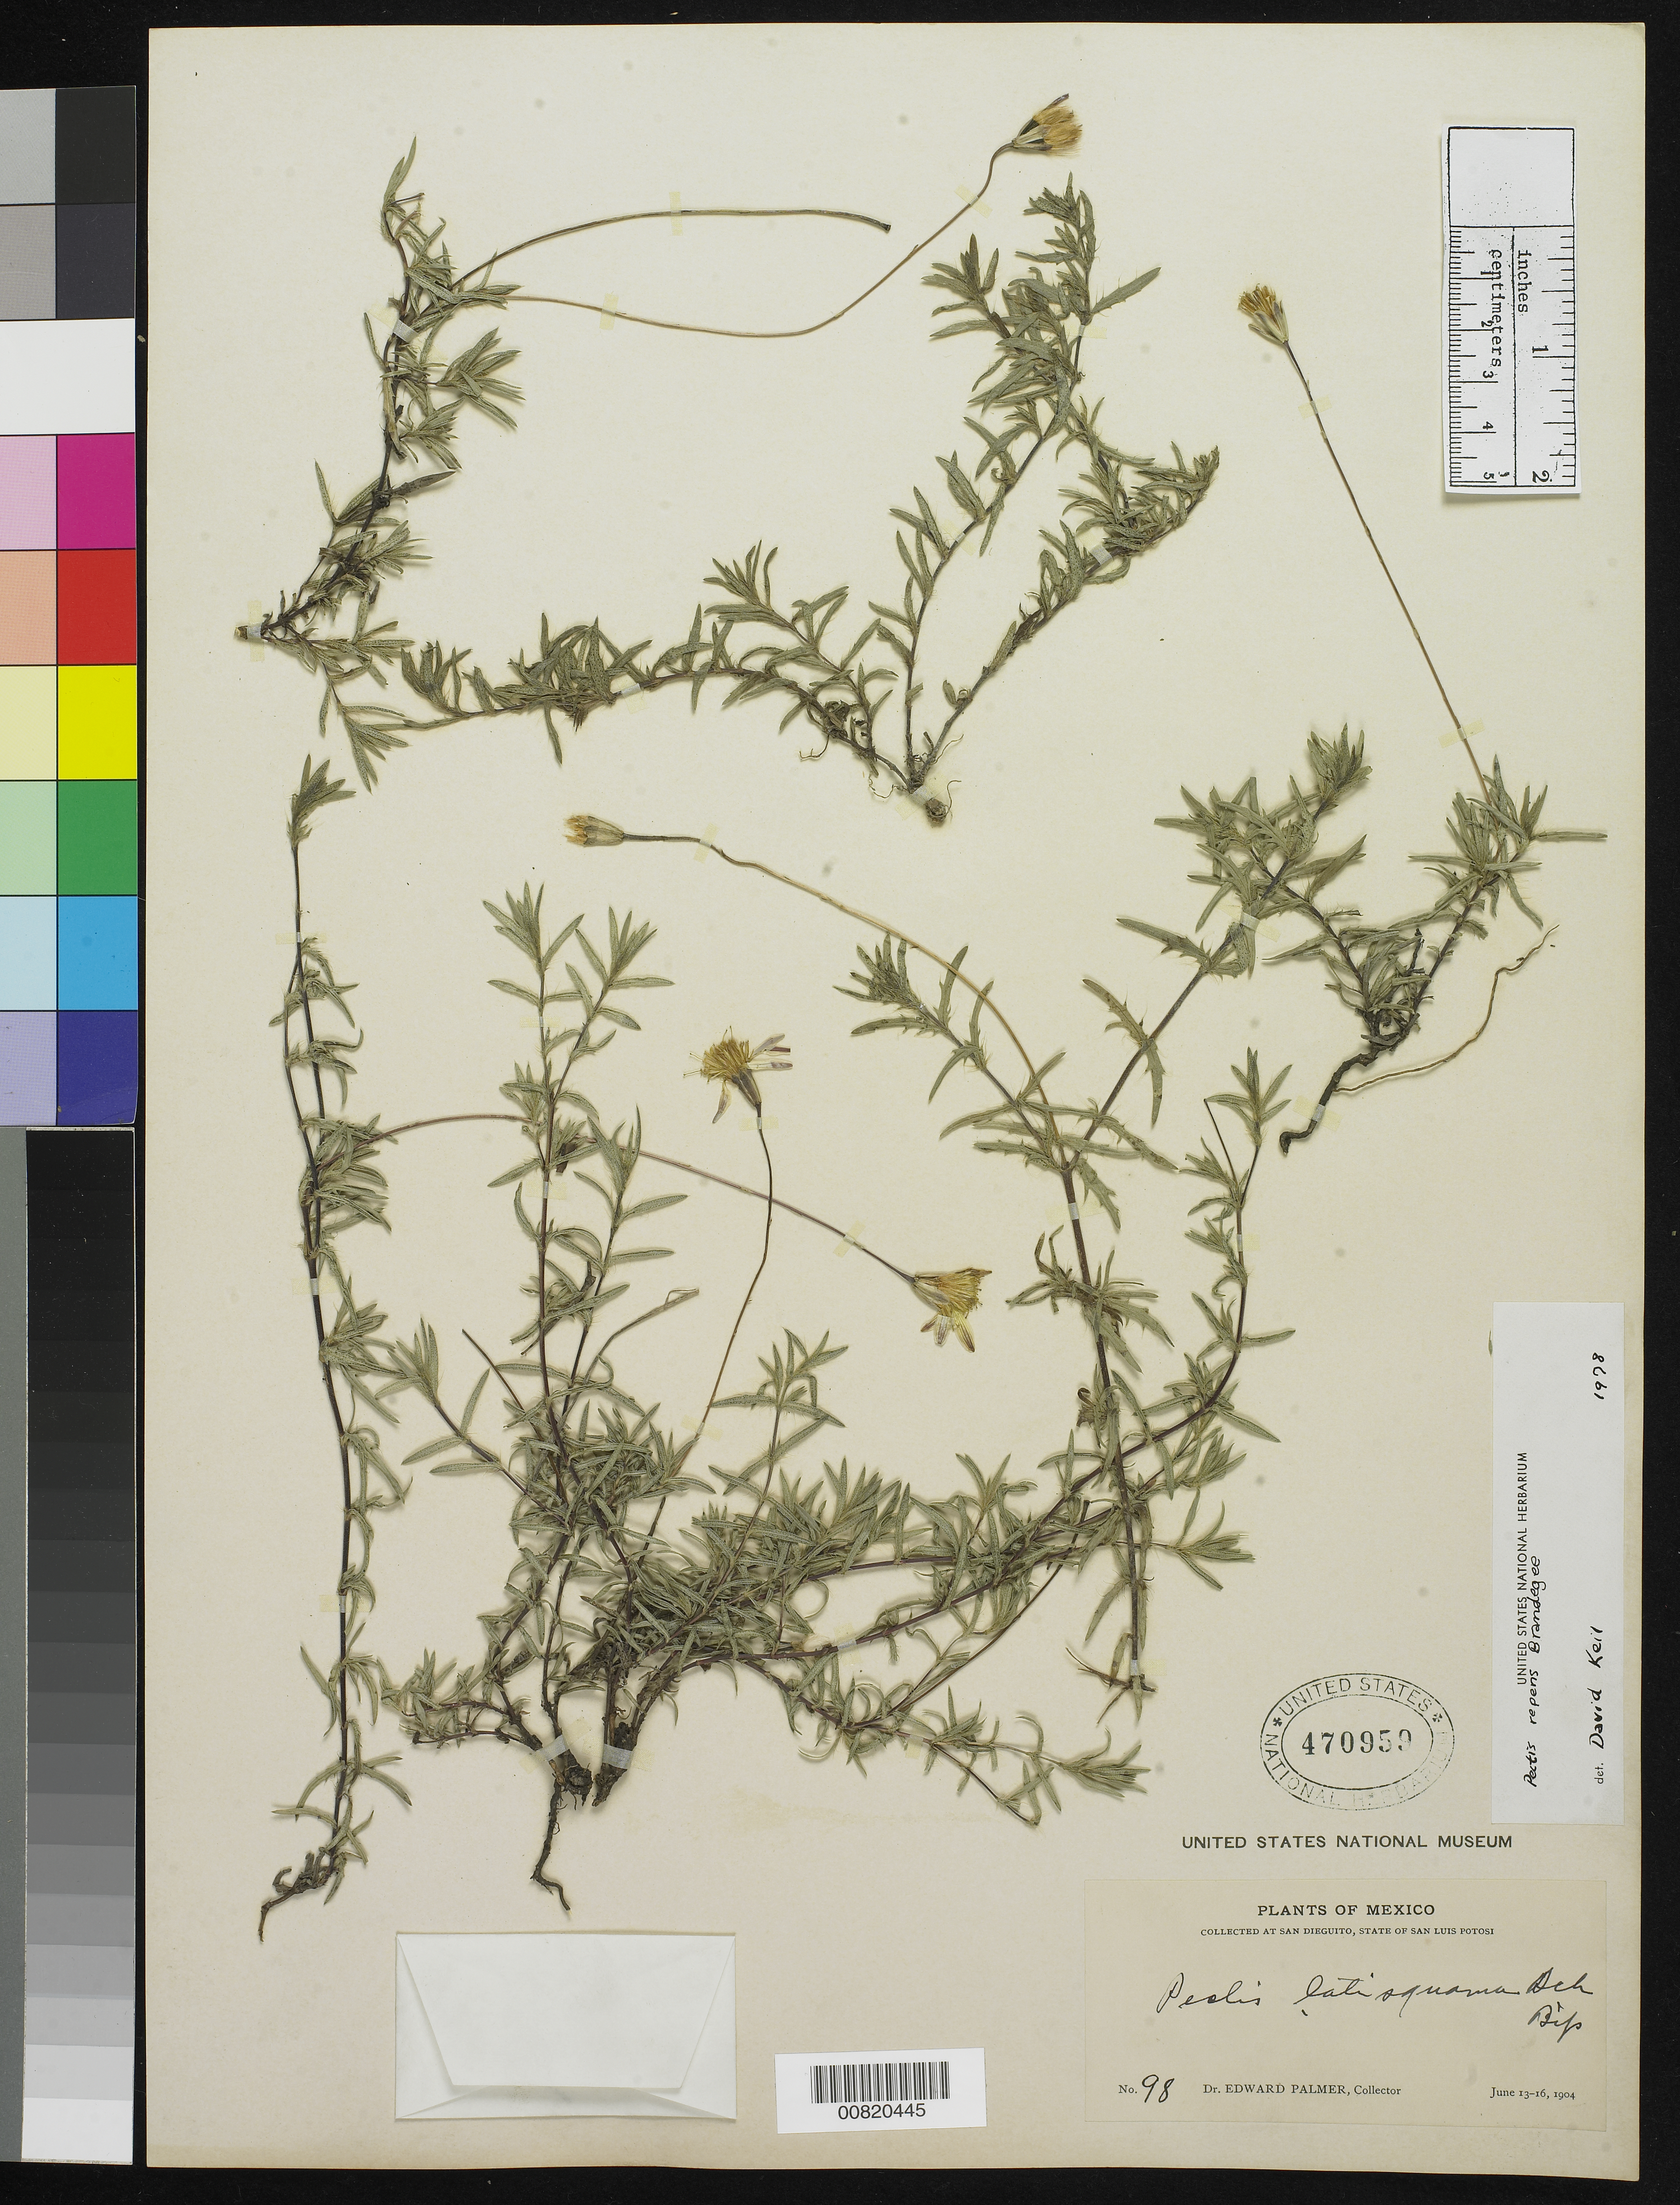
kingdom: Plantae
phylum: Tracheophyta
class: Magnoliopsida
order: Asterales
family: Asteraceae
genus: Pectis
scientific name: Pectis repens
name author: Brandegee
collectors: E. Palmer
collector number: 98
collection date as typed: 13 Jun 1904 to 16 Jun 1904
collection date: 1904-06-13/1904-06-16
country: Mexico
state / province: San Luis Potosí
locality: San Dieguito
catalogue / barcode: US 470959